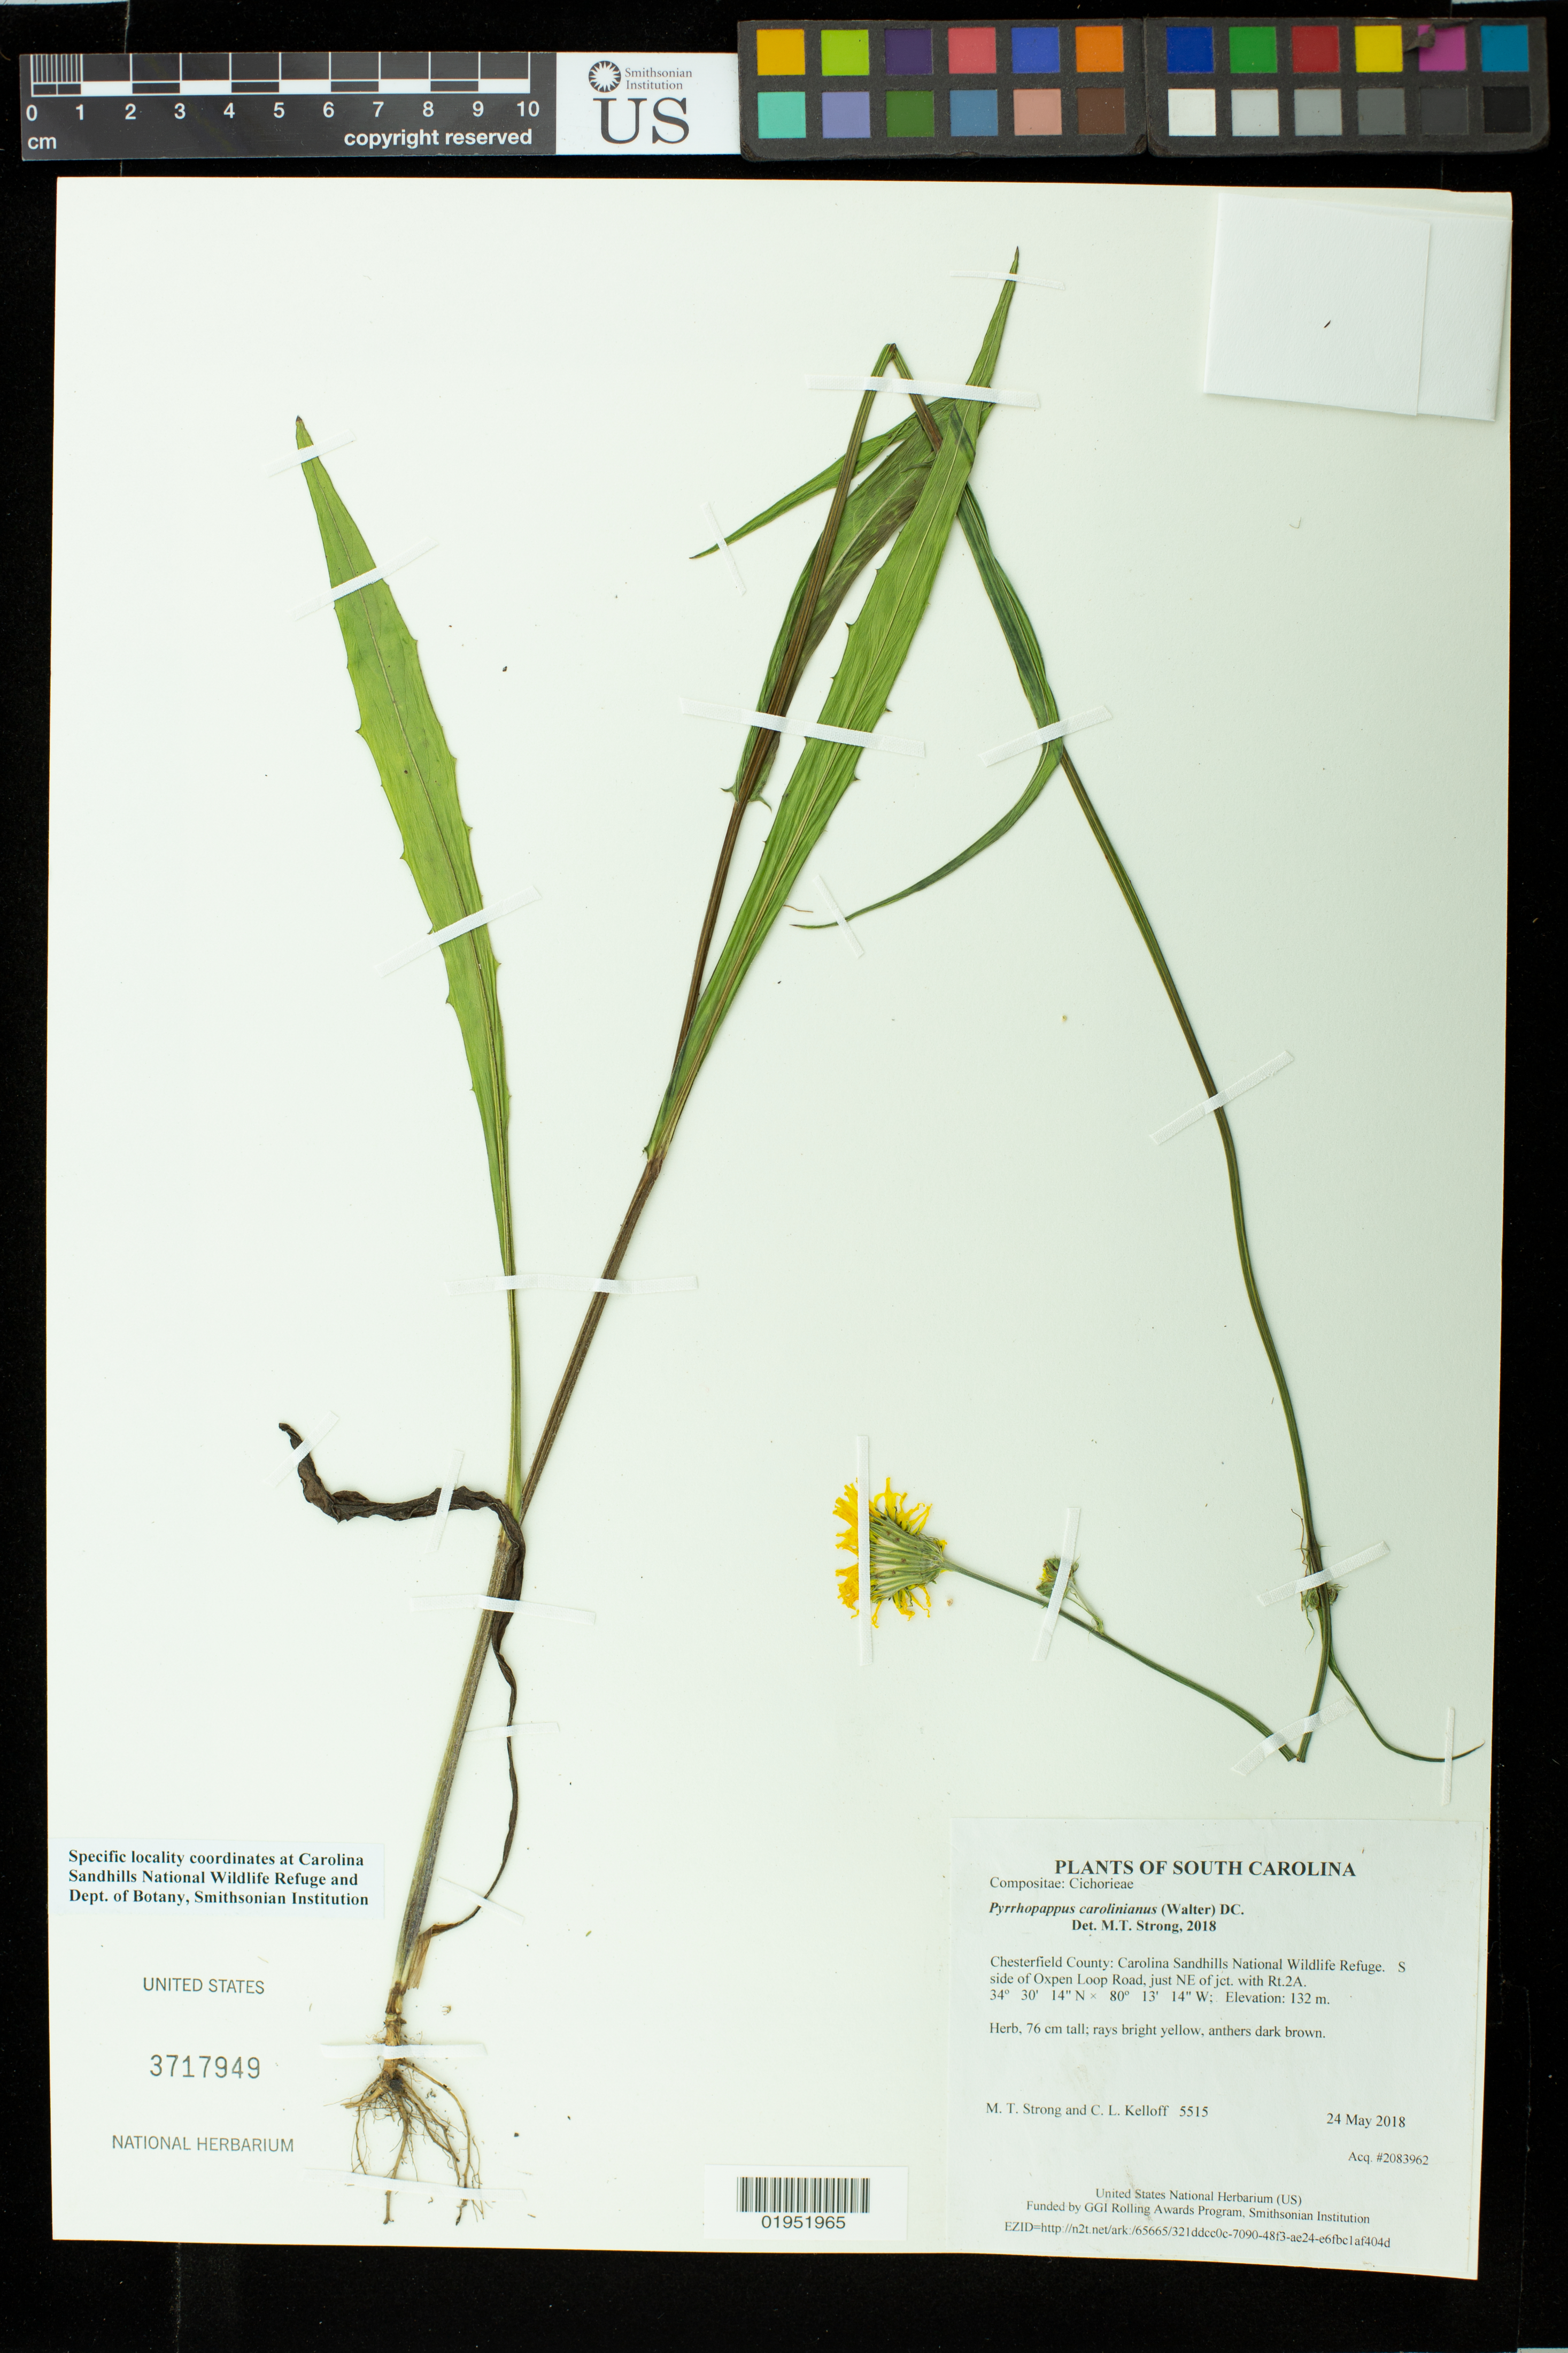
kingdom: Plantae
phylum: Tracheophyta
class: Magnoliopsida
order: Asterales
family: Asteraceae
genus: Pyrrhopappus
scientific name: Pyrrhopappus carolinianus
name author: (Walter) DC.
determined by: Strong, Mark T., (BOT), Smithsonian Institution - National Museum of Natural History (UNITED STATES)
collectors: M. T. Strong & C. L. Kelloff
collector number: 5515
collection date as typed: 24 May 2018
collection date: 2018-05-24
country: United States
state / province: South Carolina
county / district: Chesterfield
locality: Carolina Sandhills National Wildlife Refuge. S side of Oxpen Loop Road, just NE of jct. with Rt.2A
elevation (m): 132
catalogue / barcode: US 3717949